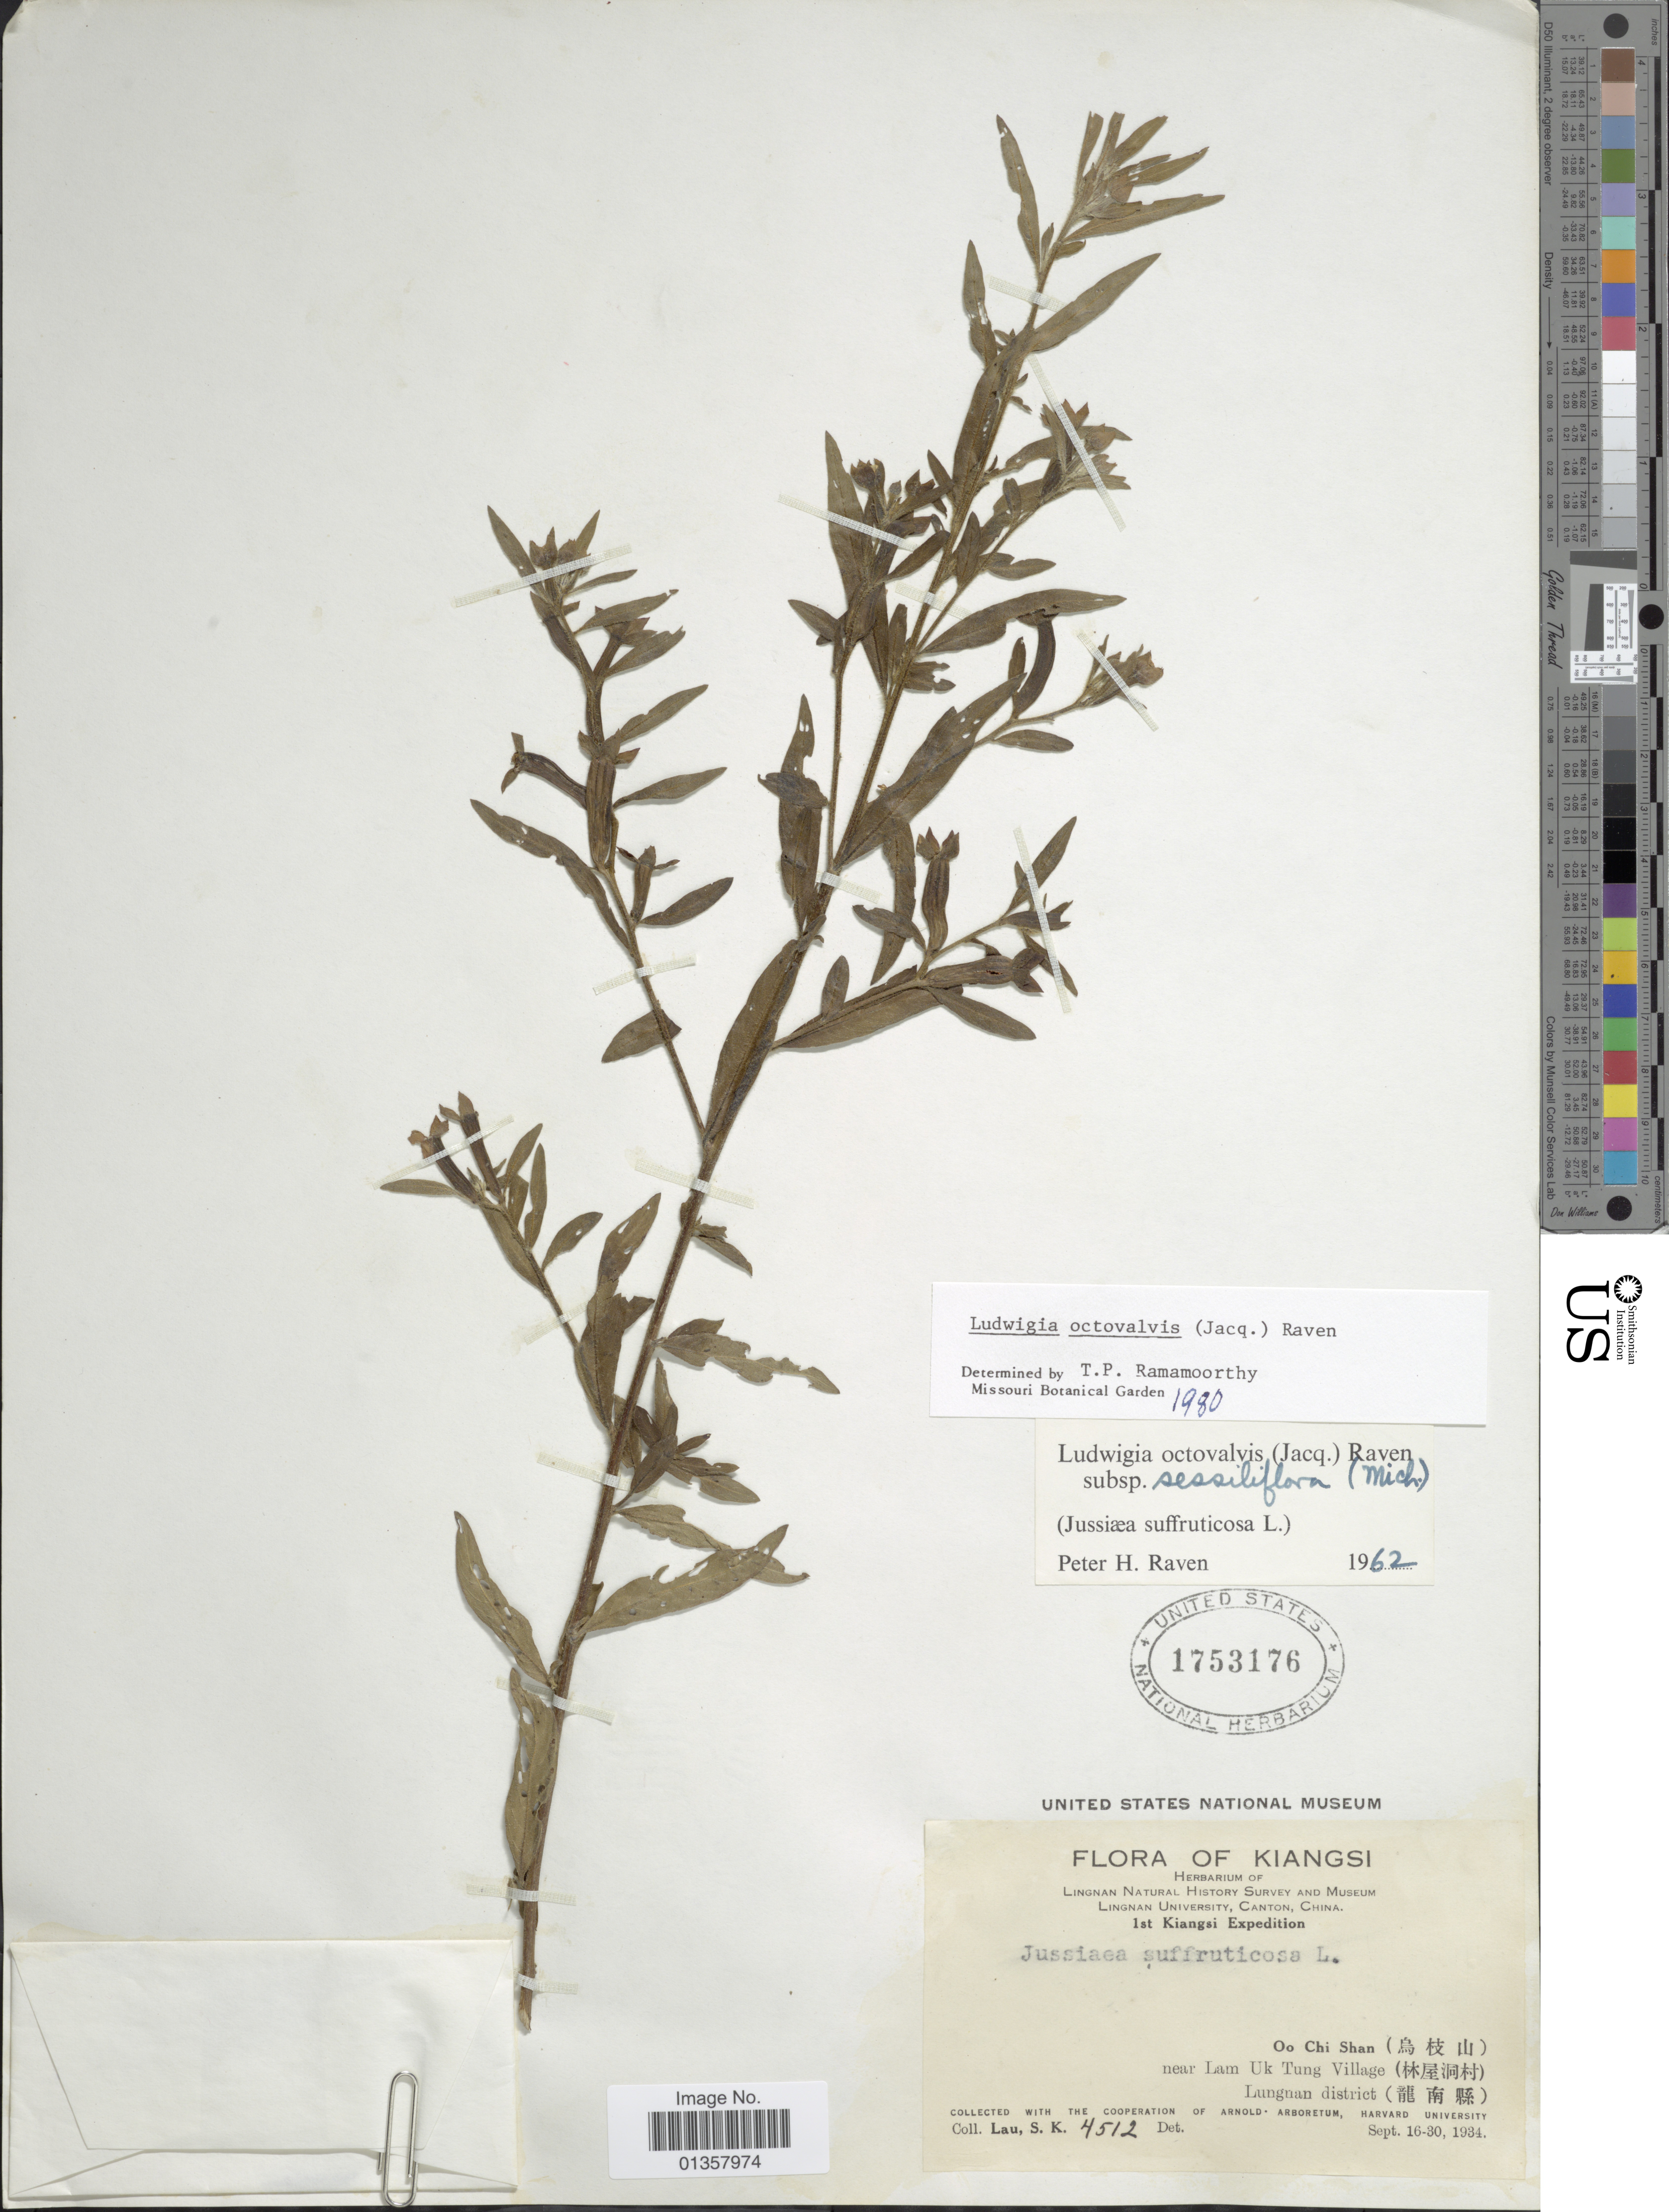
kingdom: Plantae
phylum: Tracheophyta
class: Magnoliopsida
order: Myrtales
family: Onagraceae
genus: Ludwigia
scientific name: Ludwigia octovalvis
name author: (Jacq.) P.H. Raven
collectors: S. K. Lau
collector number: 4512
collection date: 1934-09-16/1934-09-30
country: China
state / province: Zhejiang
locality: Kiangsi. Oo Chi Shan, near Lam Uk Tung Village, Lungnan district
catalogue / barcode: US 1753176